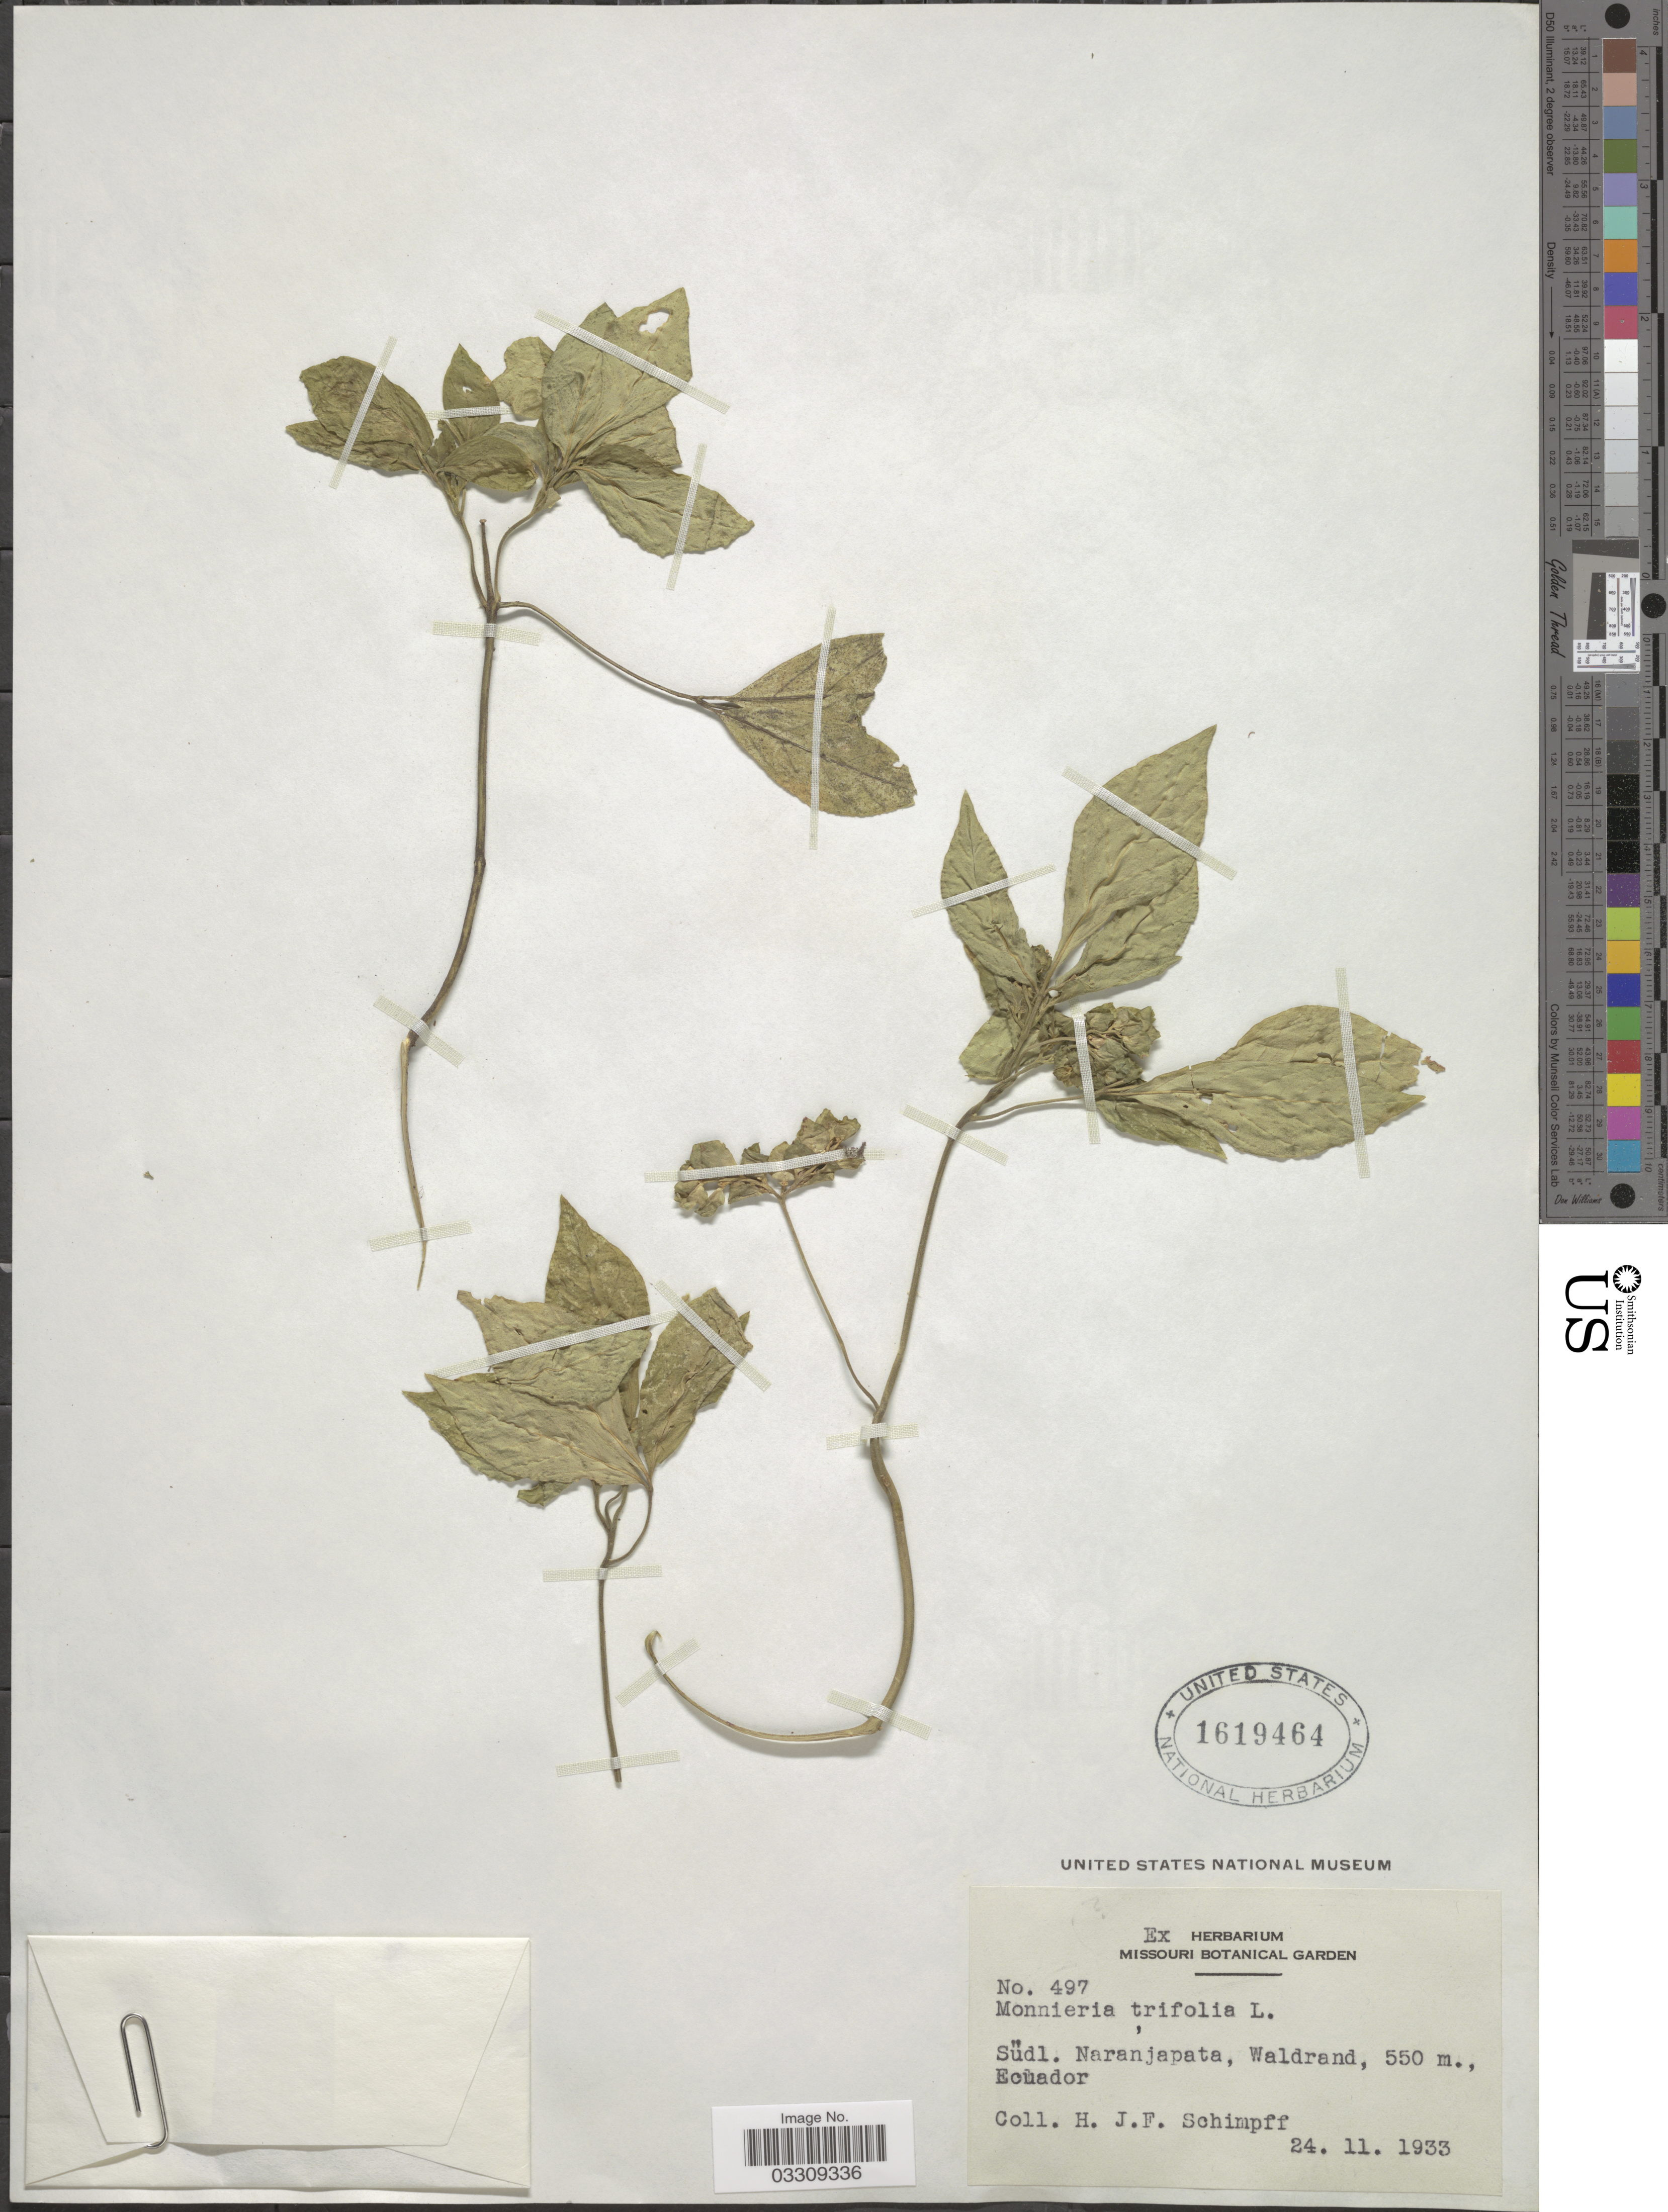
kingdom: Plantae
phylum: Tracheophyta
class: Magnoliopsida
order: Sapindales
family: Rutaceae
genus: Ertela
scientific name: Ertela trifolia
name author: (L.) Kuntze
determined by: Strong, Mark T., (BOT), Smithsonian Institution - National Museum of Natural History (UNITED STATES)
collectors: H. Schimpff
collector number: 497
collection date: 1933-11-24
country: Ecuador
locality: Südl. Naranjapata, Waldrand.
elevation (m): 550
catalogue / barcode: US 1619464